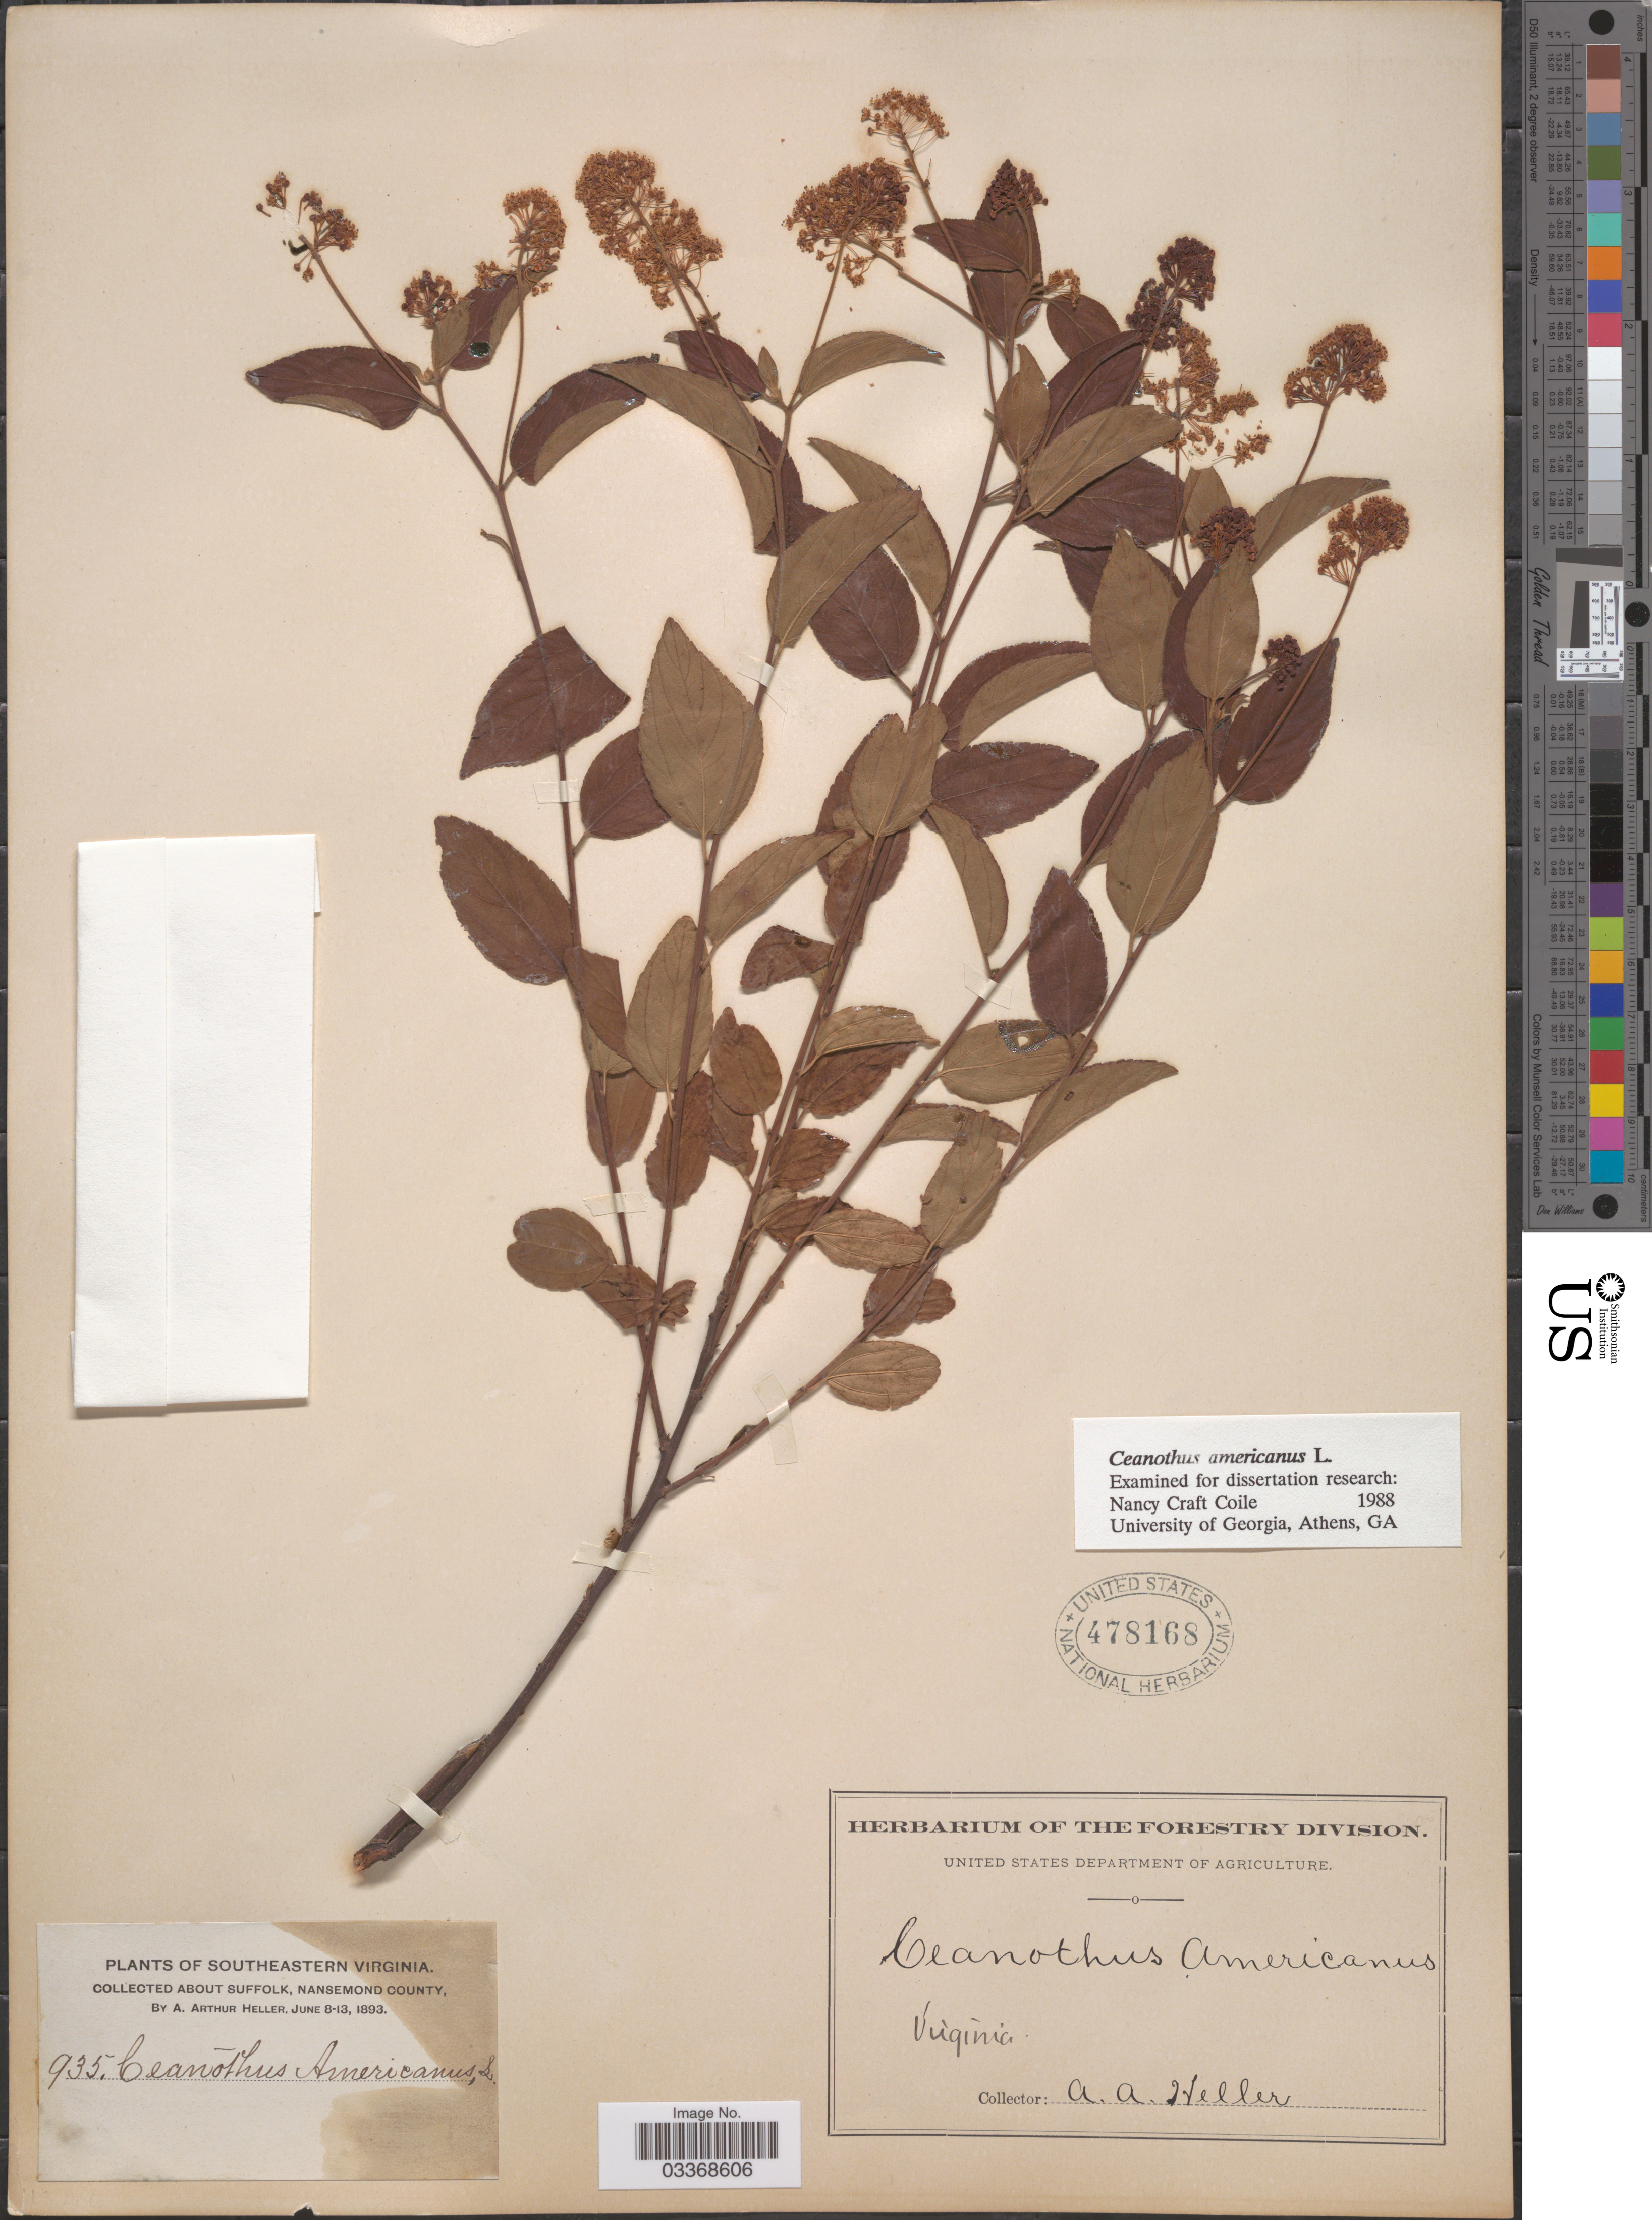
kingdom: Plantae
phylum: Tracheophyta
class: Magnoliopsida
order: Rosales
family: Rhamnaceae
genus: Ceanothus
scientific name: Ceanothus americanus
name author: L.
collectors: A. A. Heller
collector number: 935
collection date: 1893-06-08/1893-06-13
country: United States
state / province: Virginia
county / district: City of Suffolk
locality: Southeastern Virginia. About Suffolk, Nansemond County.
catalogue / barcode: US 478168